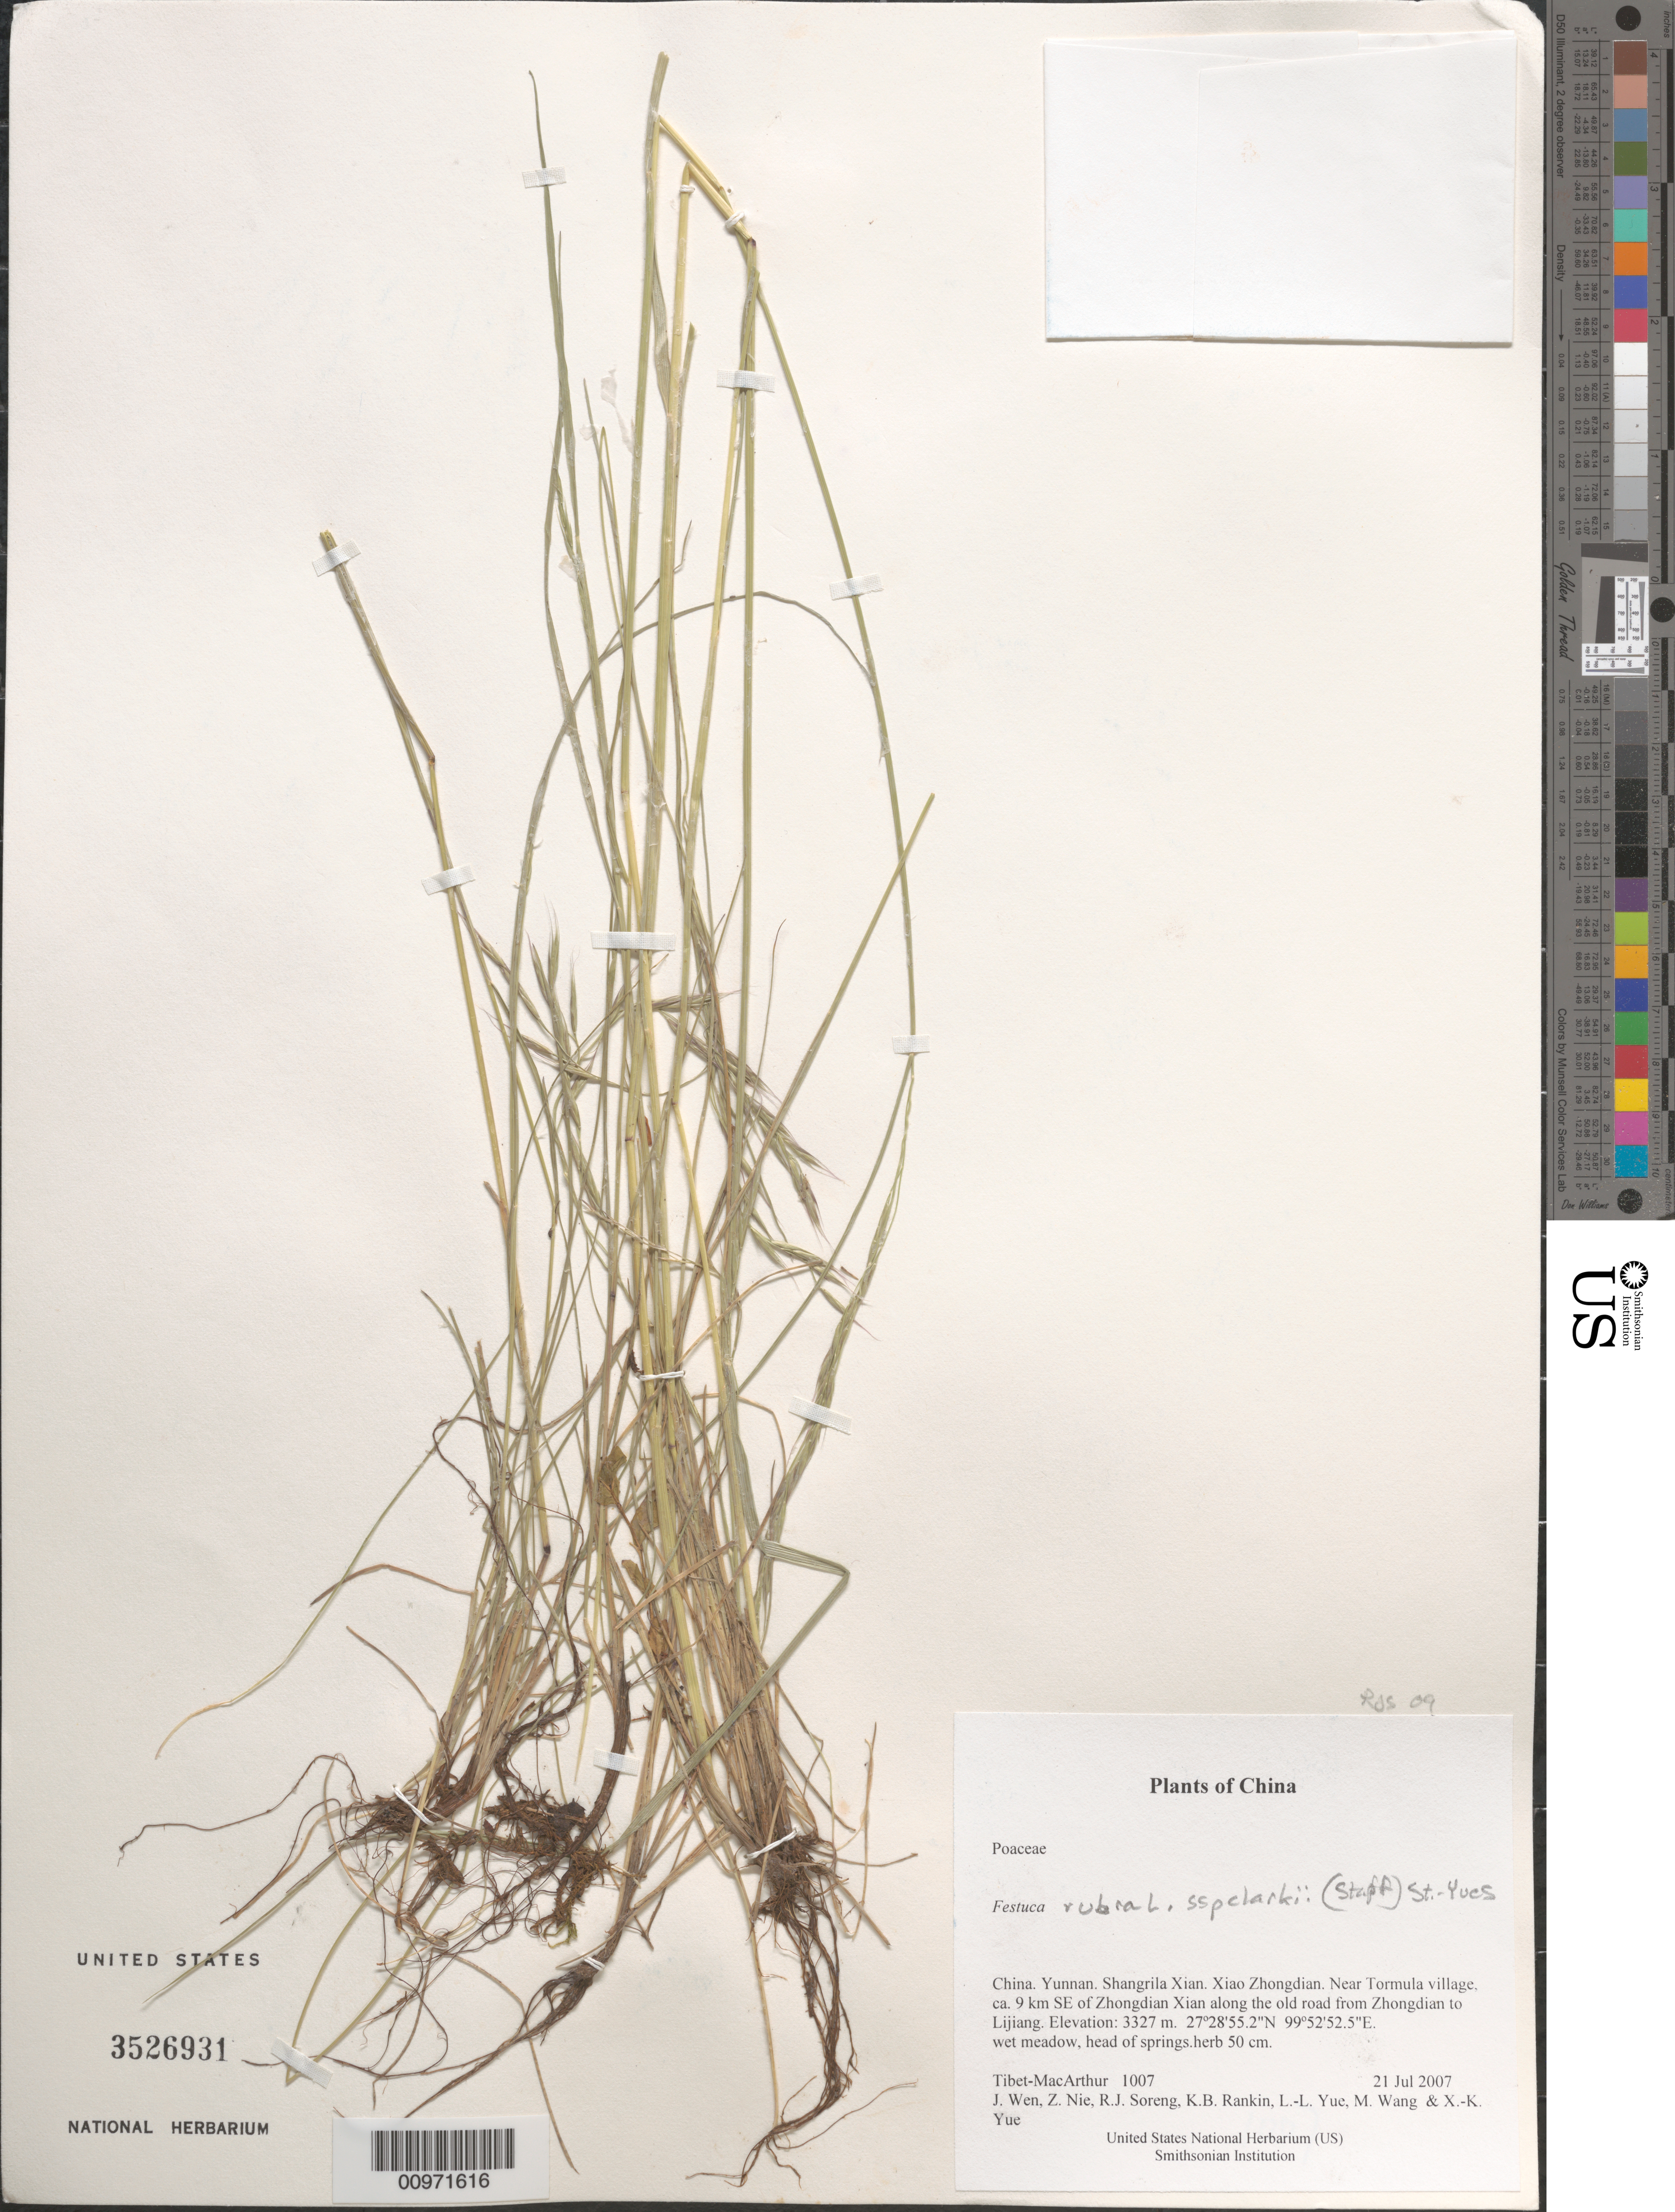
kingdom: Plantae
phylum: Tracheophyta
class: Liliopsida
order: Poales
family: Poaceae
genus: Festuca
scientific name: Festuca rubra subsp. clarkei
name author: (Stapf) St.-Yves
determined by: Soreng, Robert J., Research Associate (BOT), Smithsonian Institution - National Museum of Natural History (UNITED STATES)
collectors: Tibet-MacArthur, J. Wen, Z. Nie, R. J. Soreng, K. Rankin, L. Yue, M. Wang & X. Yue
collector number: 1007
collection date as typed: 21 Jul 2007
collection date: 2007-07-21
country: China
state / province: Yunnan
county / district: Shangrila Xian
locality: Xiao Zhongdian. Near Tormula village, ca. 9 km SE of Zhongdian Xian along the old road from Zhongdian to Lijiang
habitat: wet meadow, head of springs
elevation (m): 3327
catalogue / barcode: US 3526931